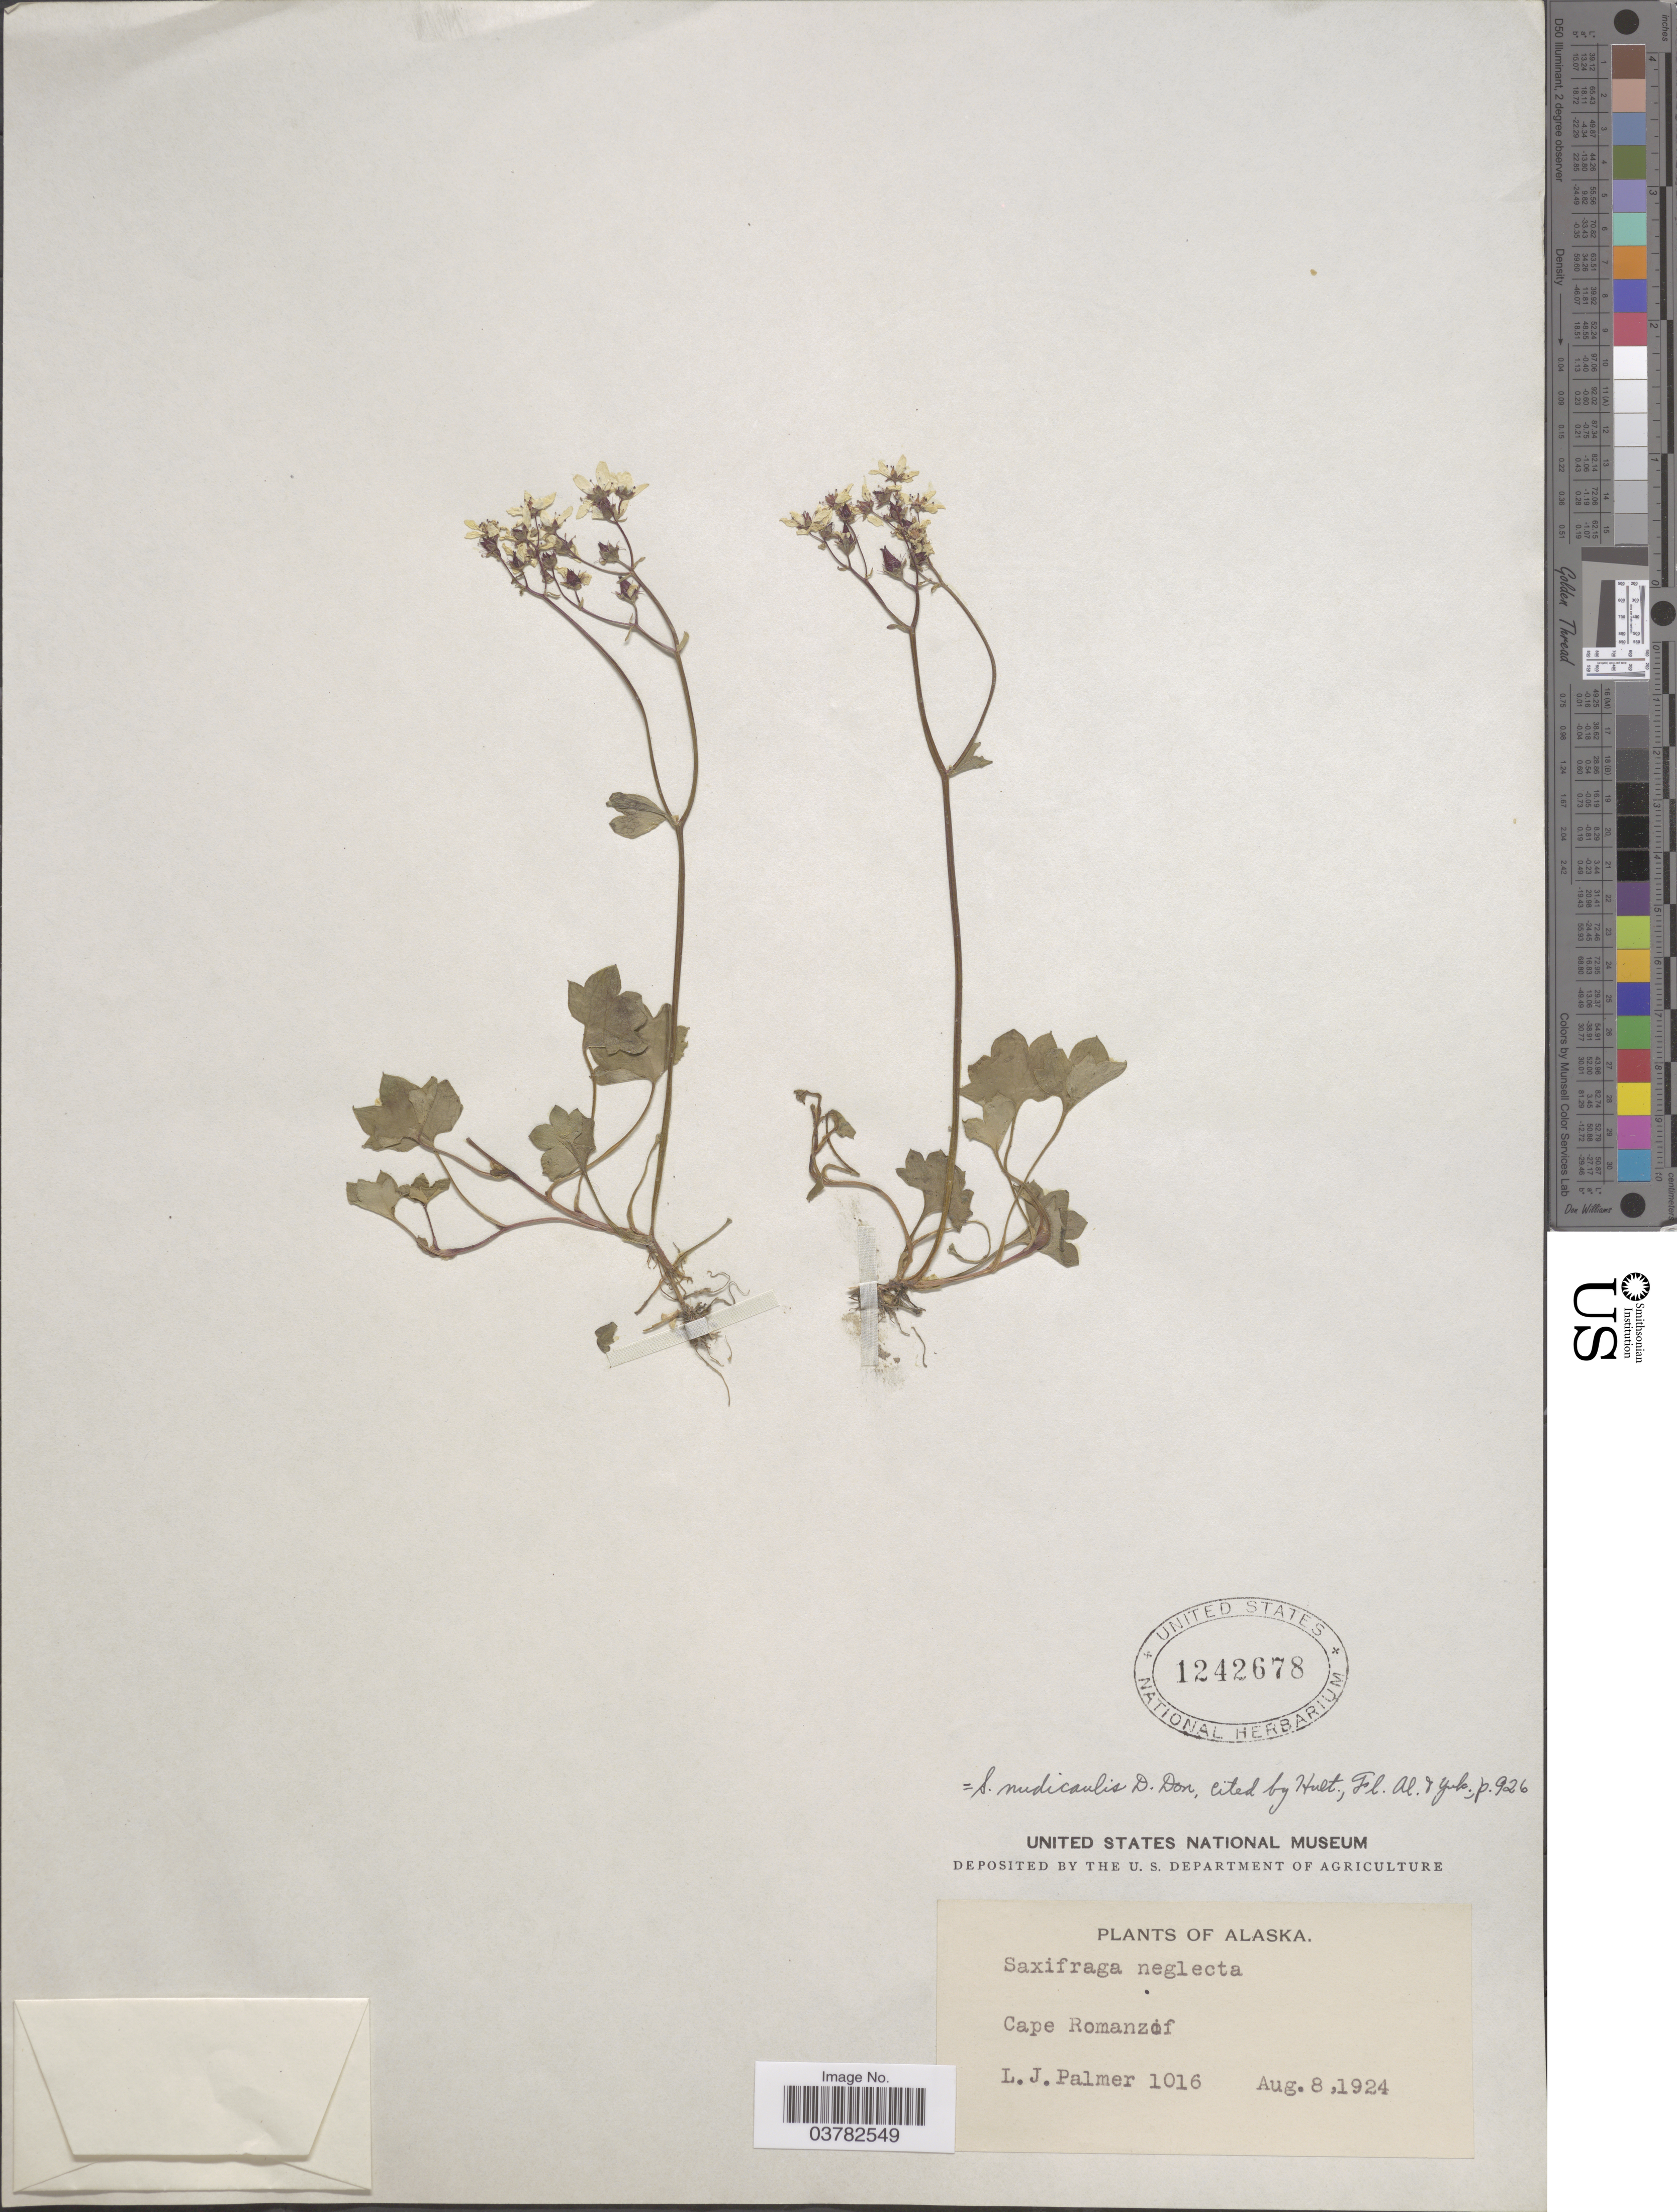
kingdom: Plantae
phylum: Tracheophyta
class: Magnoliopsida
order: Saxifragales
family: Saxifragaceae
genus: Saxifraga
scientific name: Saxifraga nudicaulis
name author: D. Don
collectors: L. J. Palmer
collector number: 1016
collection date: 1924-08-08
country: United States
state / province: Alaska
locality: Cape Romanzof.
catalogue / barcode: US 1242678